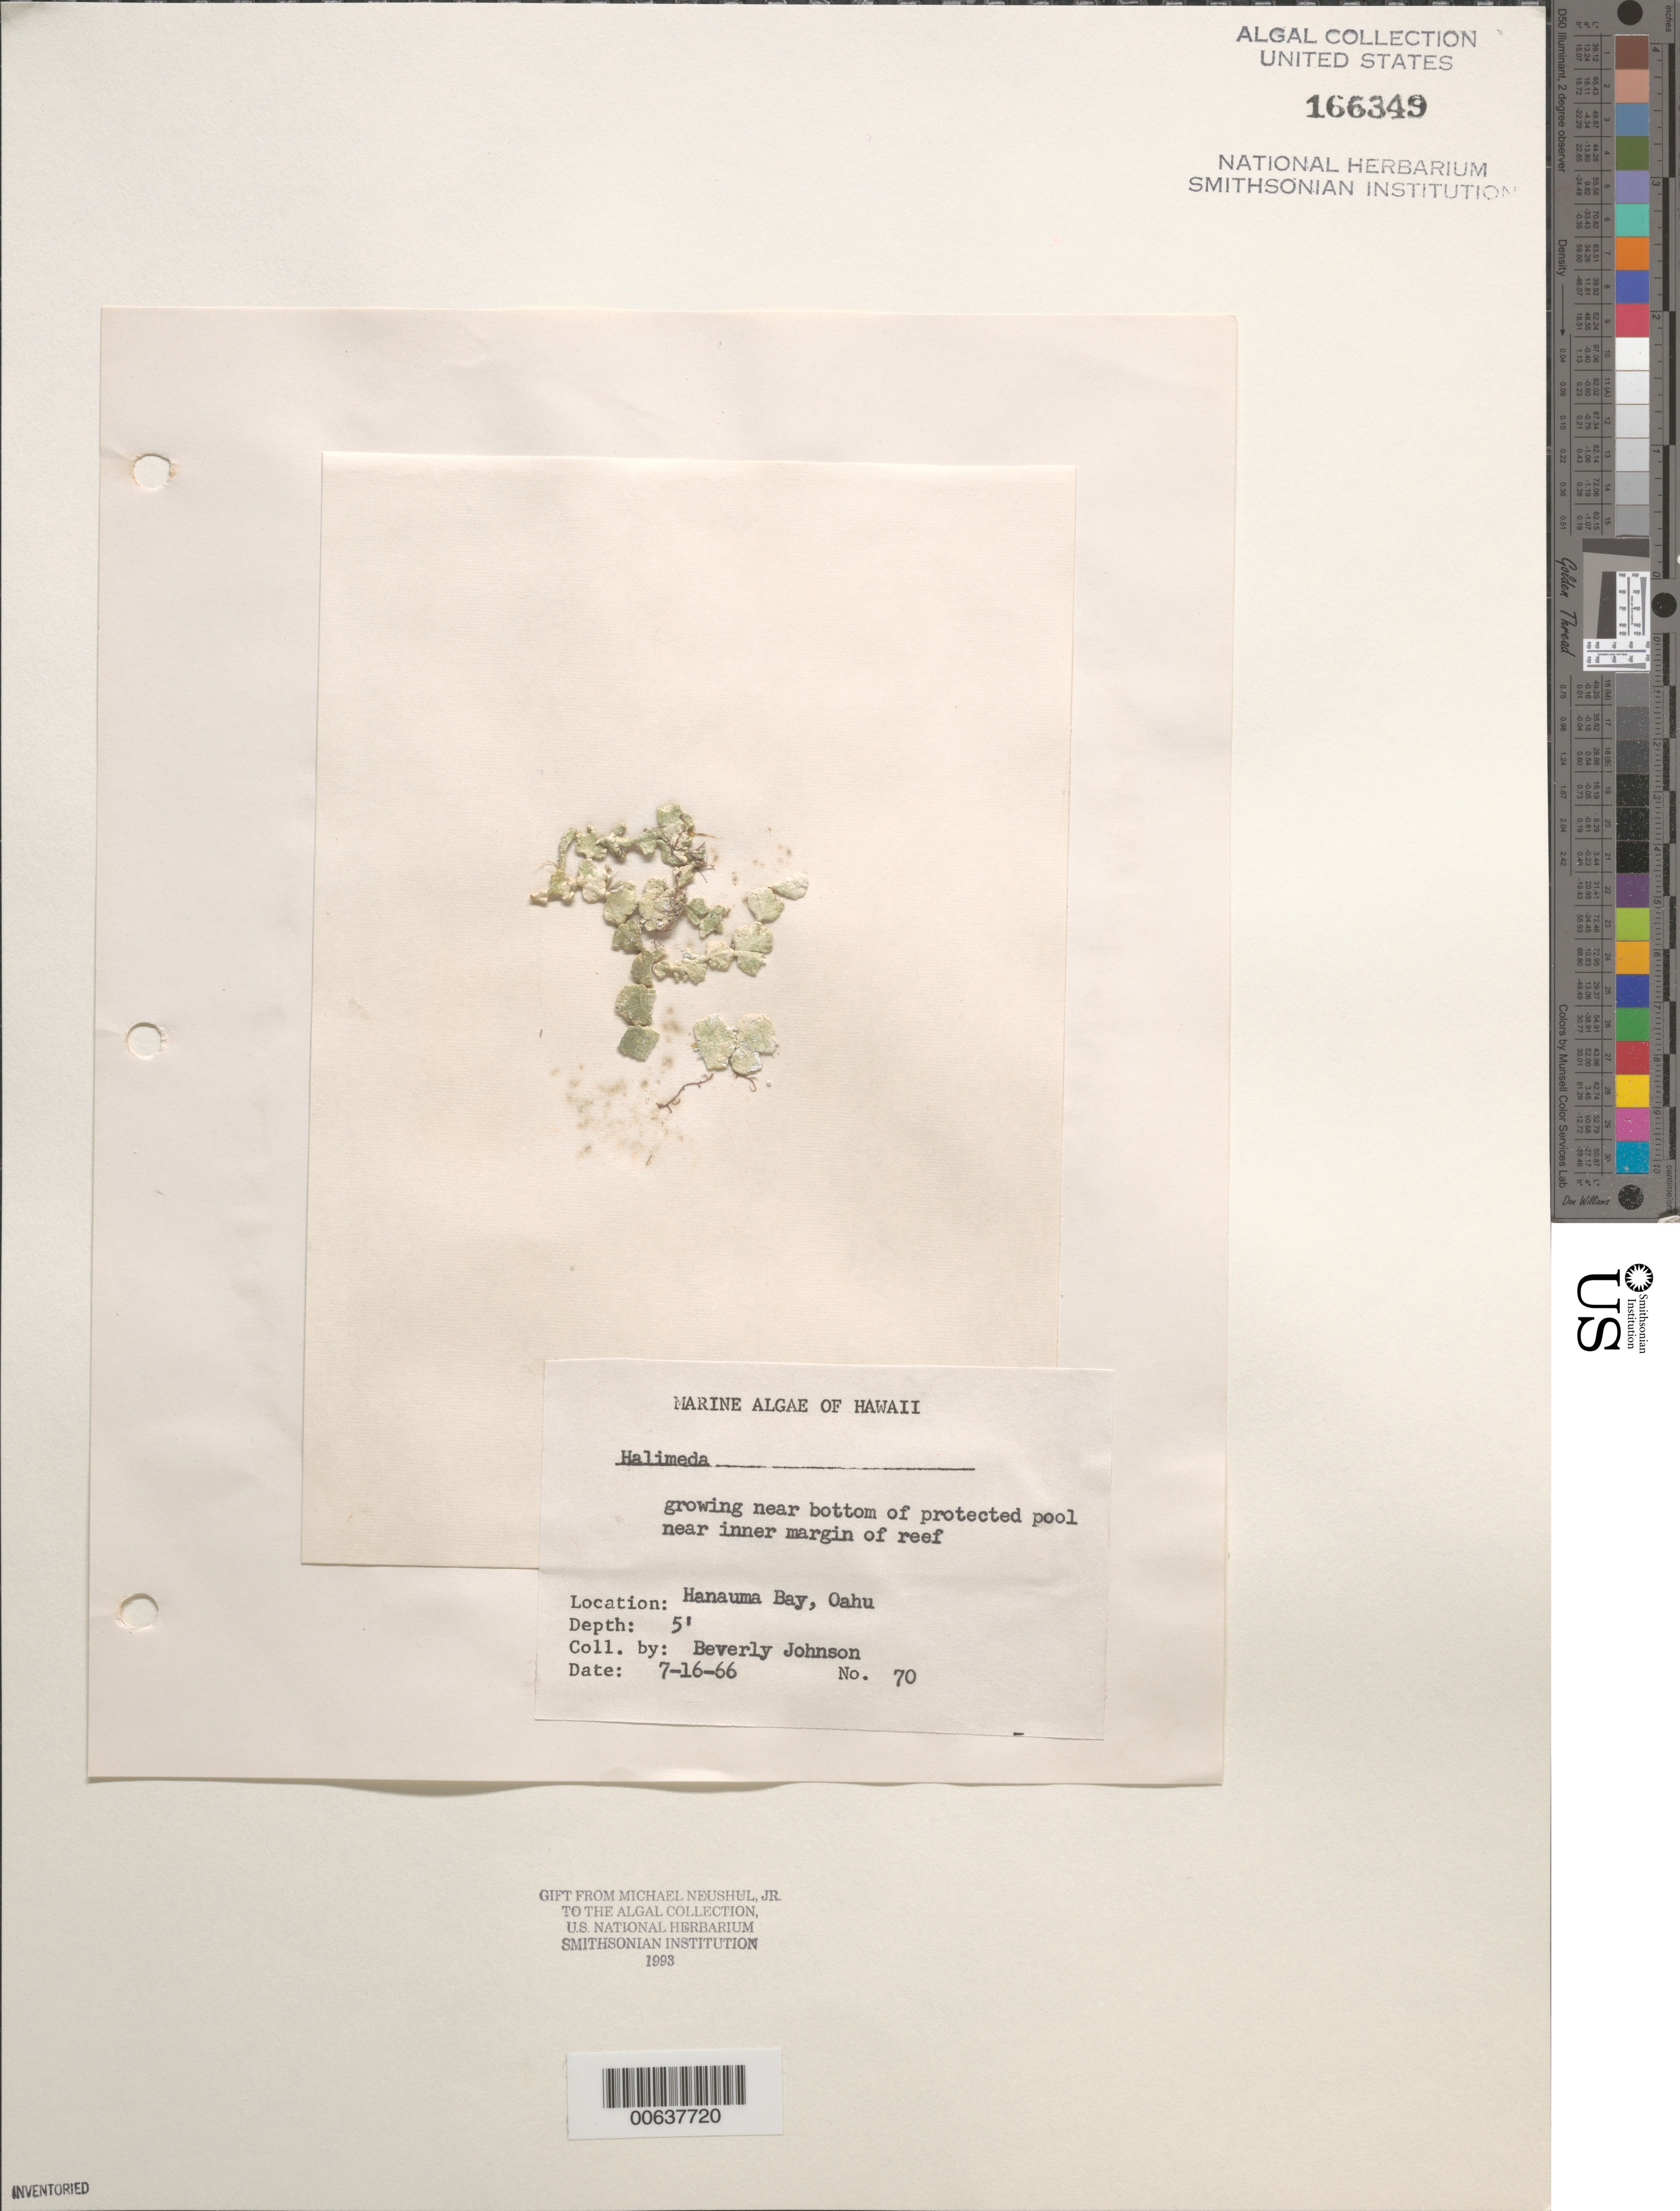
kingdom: Plantae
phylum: Chlorophyta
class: Ulvophyceae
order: Bryopsidales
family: Halimedaceae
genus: Halimeda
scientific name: Halimeda sp.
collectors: B. Johnson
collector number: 70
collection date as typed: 16 Jul 1966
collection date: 1966-07-16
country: United States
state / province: Hawaii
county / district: Honolulu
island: Oahu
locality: Hanauma Bay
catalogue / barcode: US 166349